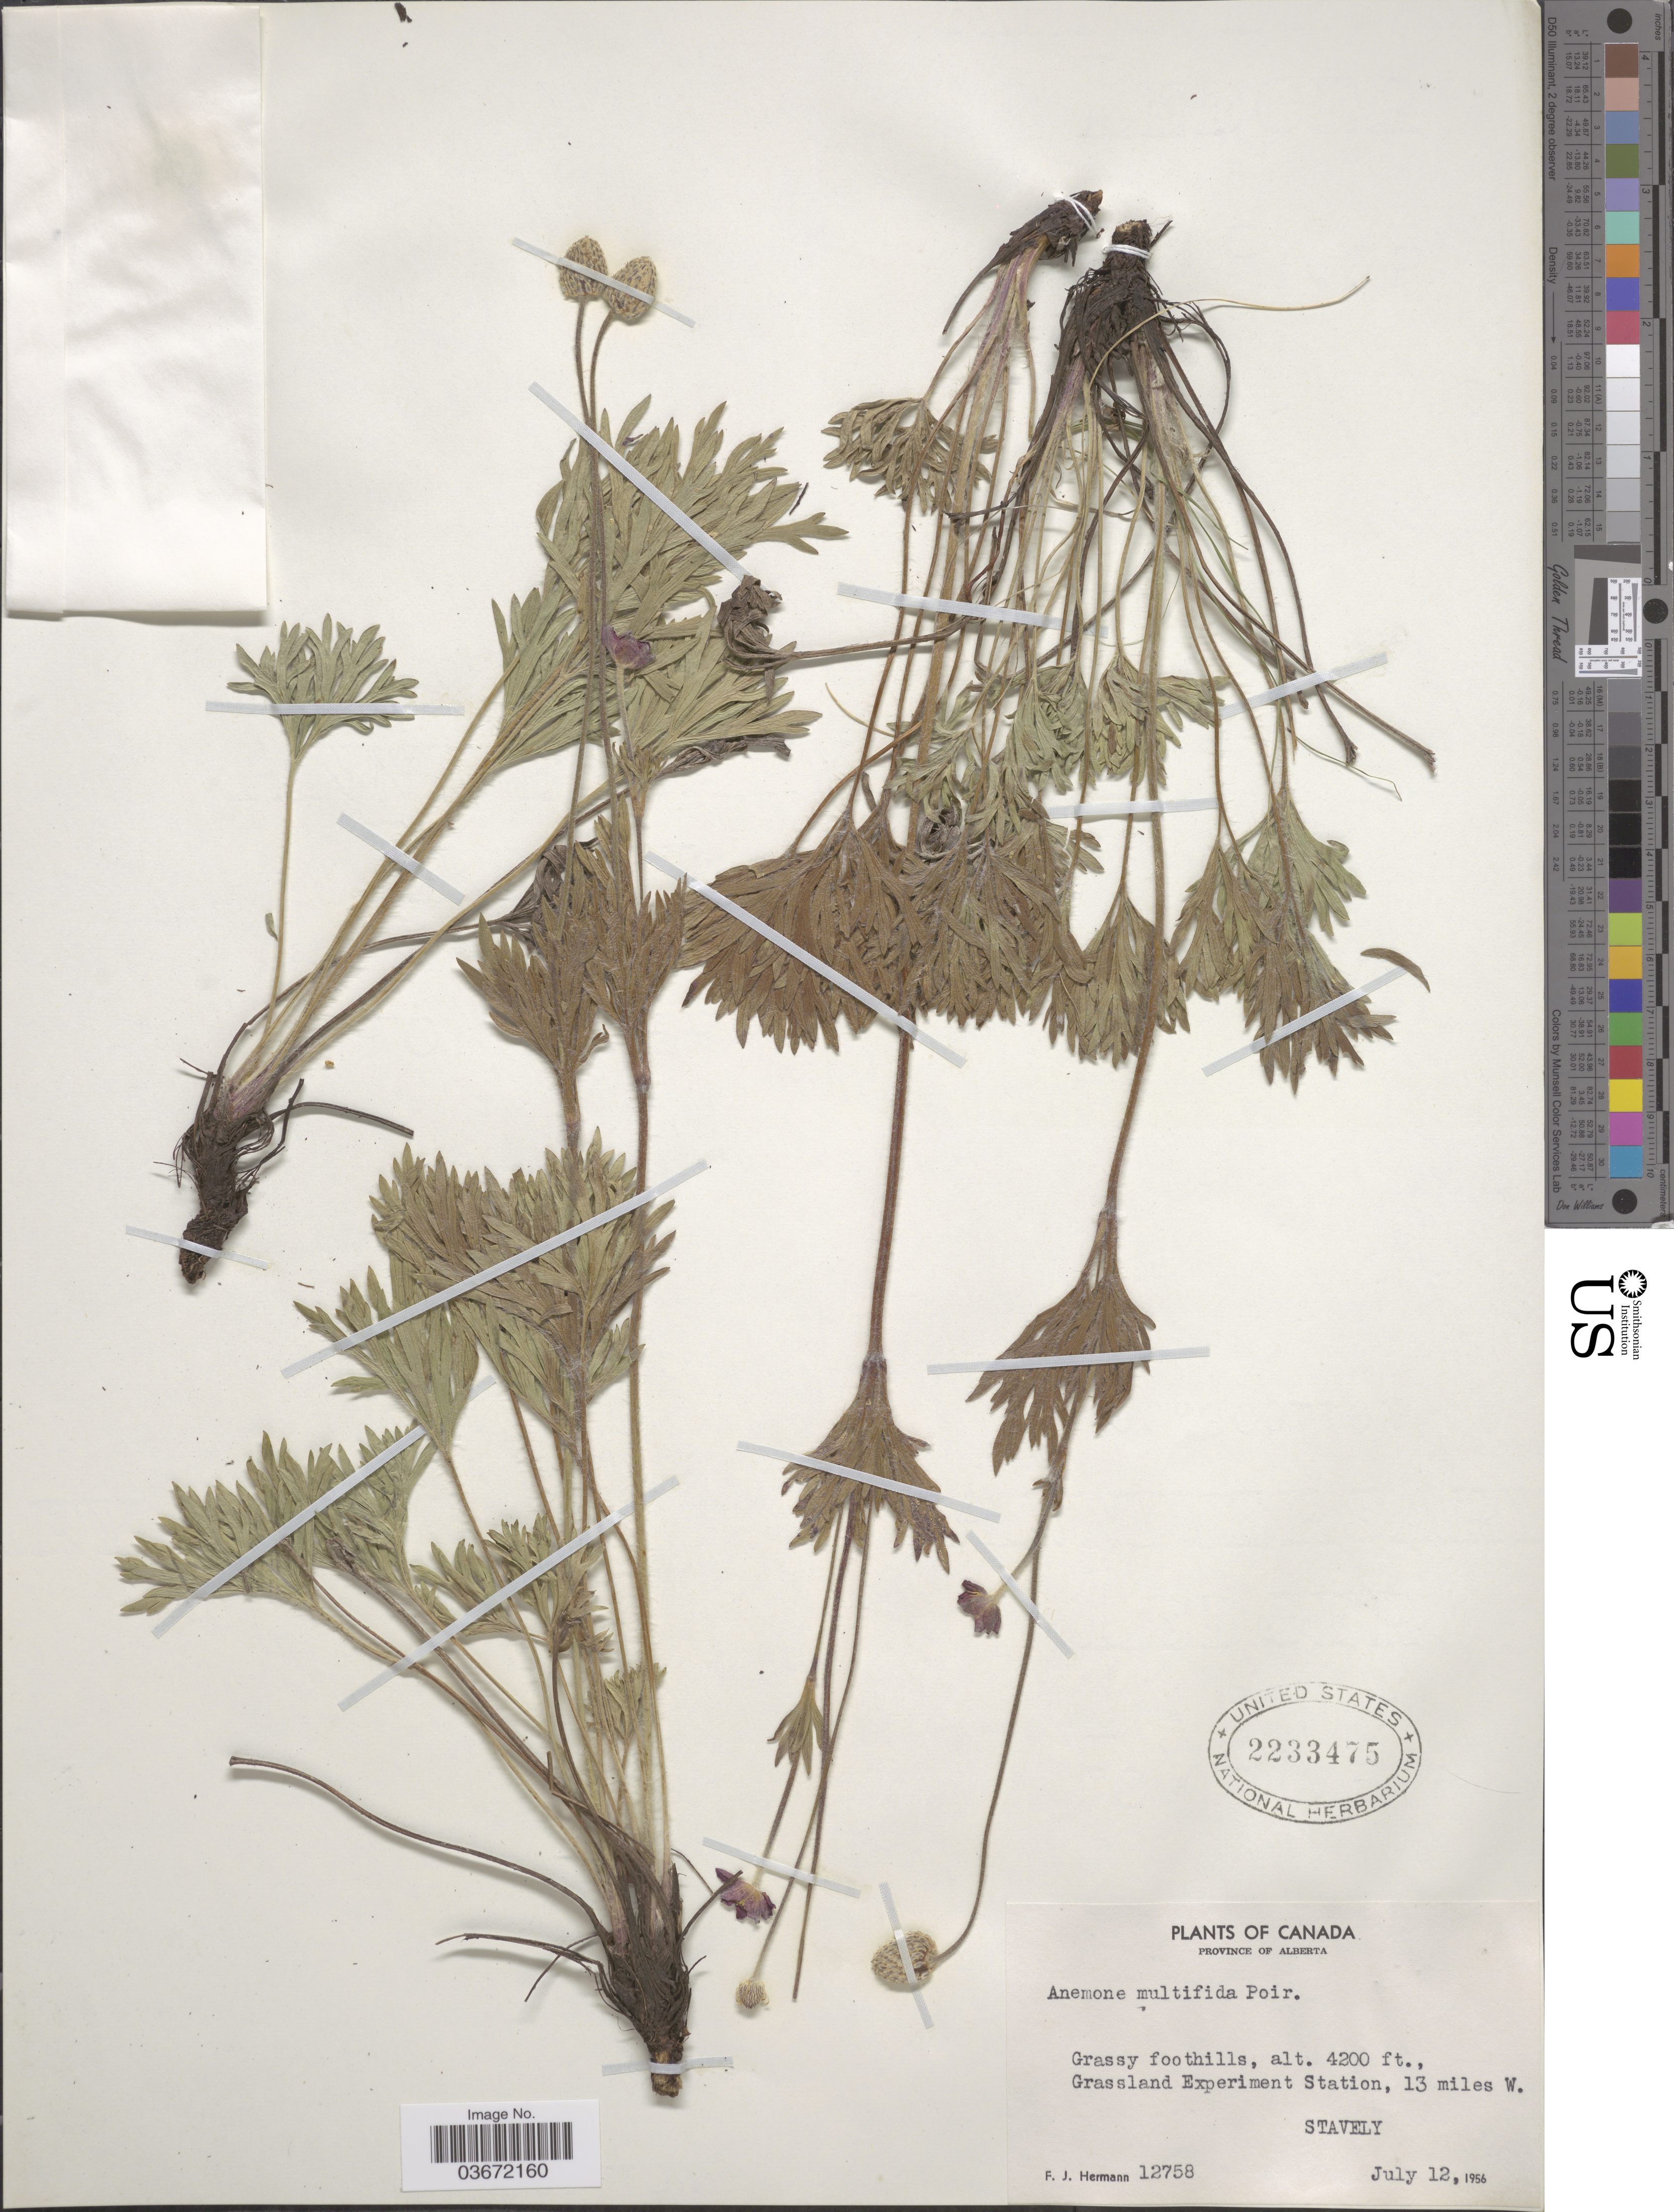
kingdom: Plantae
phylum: Tracheophyta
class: Magnoliopsida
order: Ranunculales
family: Ranunculaceae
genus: Anemone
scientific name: Anemone multifida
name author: Poir.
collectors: F. J. Hermann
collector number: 12758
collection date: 1956-07-12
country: Canada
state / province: Alberta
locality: Grassland Experiment Station, 13 miles W. Stavely.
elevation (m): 1280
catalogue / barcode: US 2233475